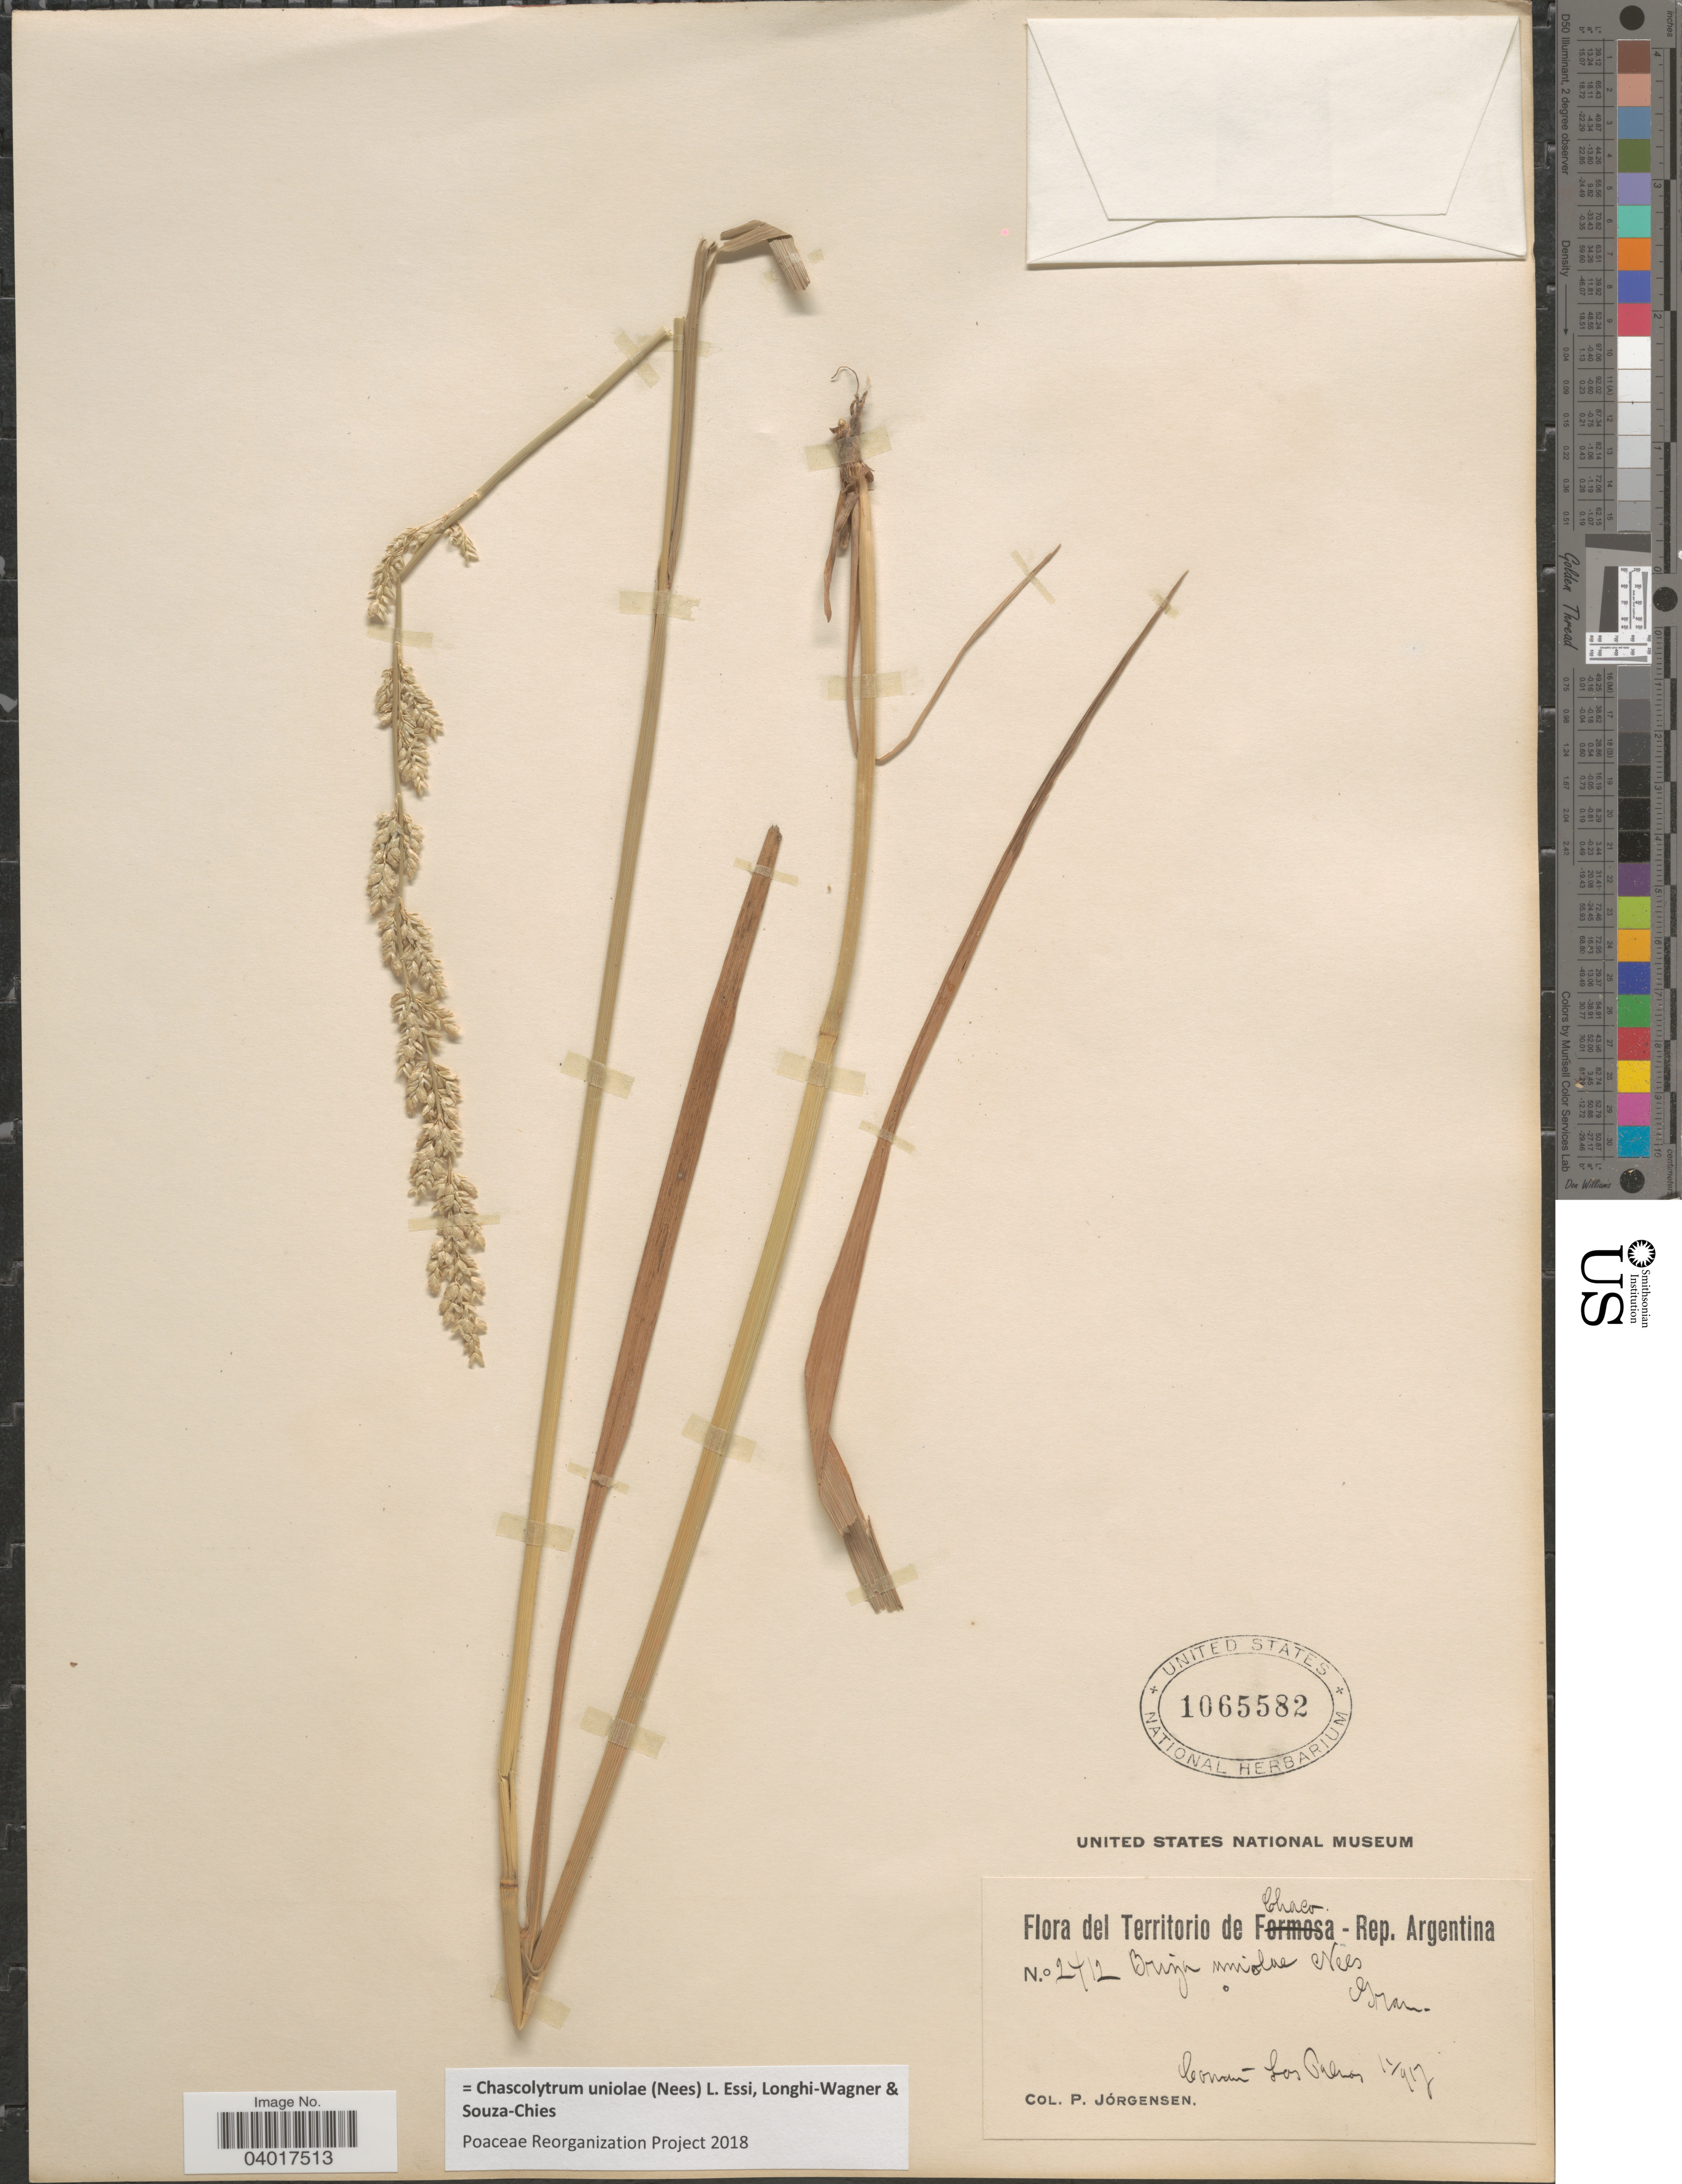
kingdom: Plantae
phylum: Tracheophyta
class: Liliopsida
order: Poales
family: Poaceae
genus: Chascolytrum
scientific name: Chascolytrum uniolae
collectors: P. Jörgensen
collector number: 2412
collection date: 1917-11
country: Argentina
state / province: Chaco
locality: Common- Los Palmas.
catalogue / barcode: US 1065582